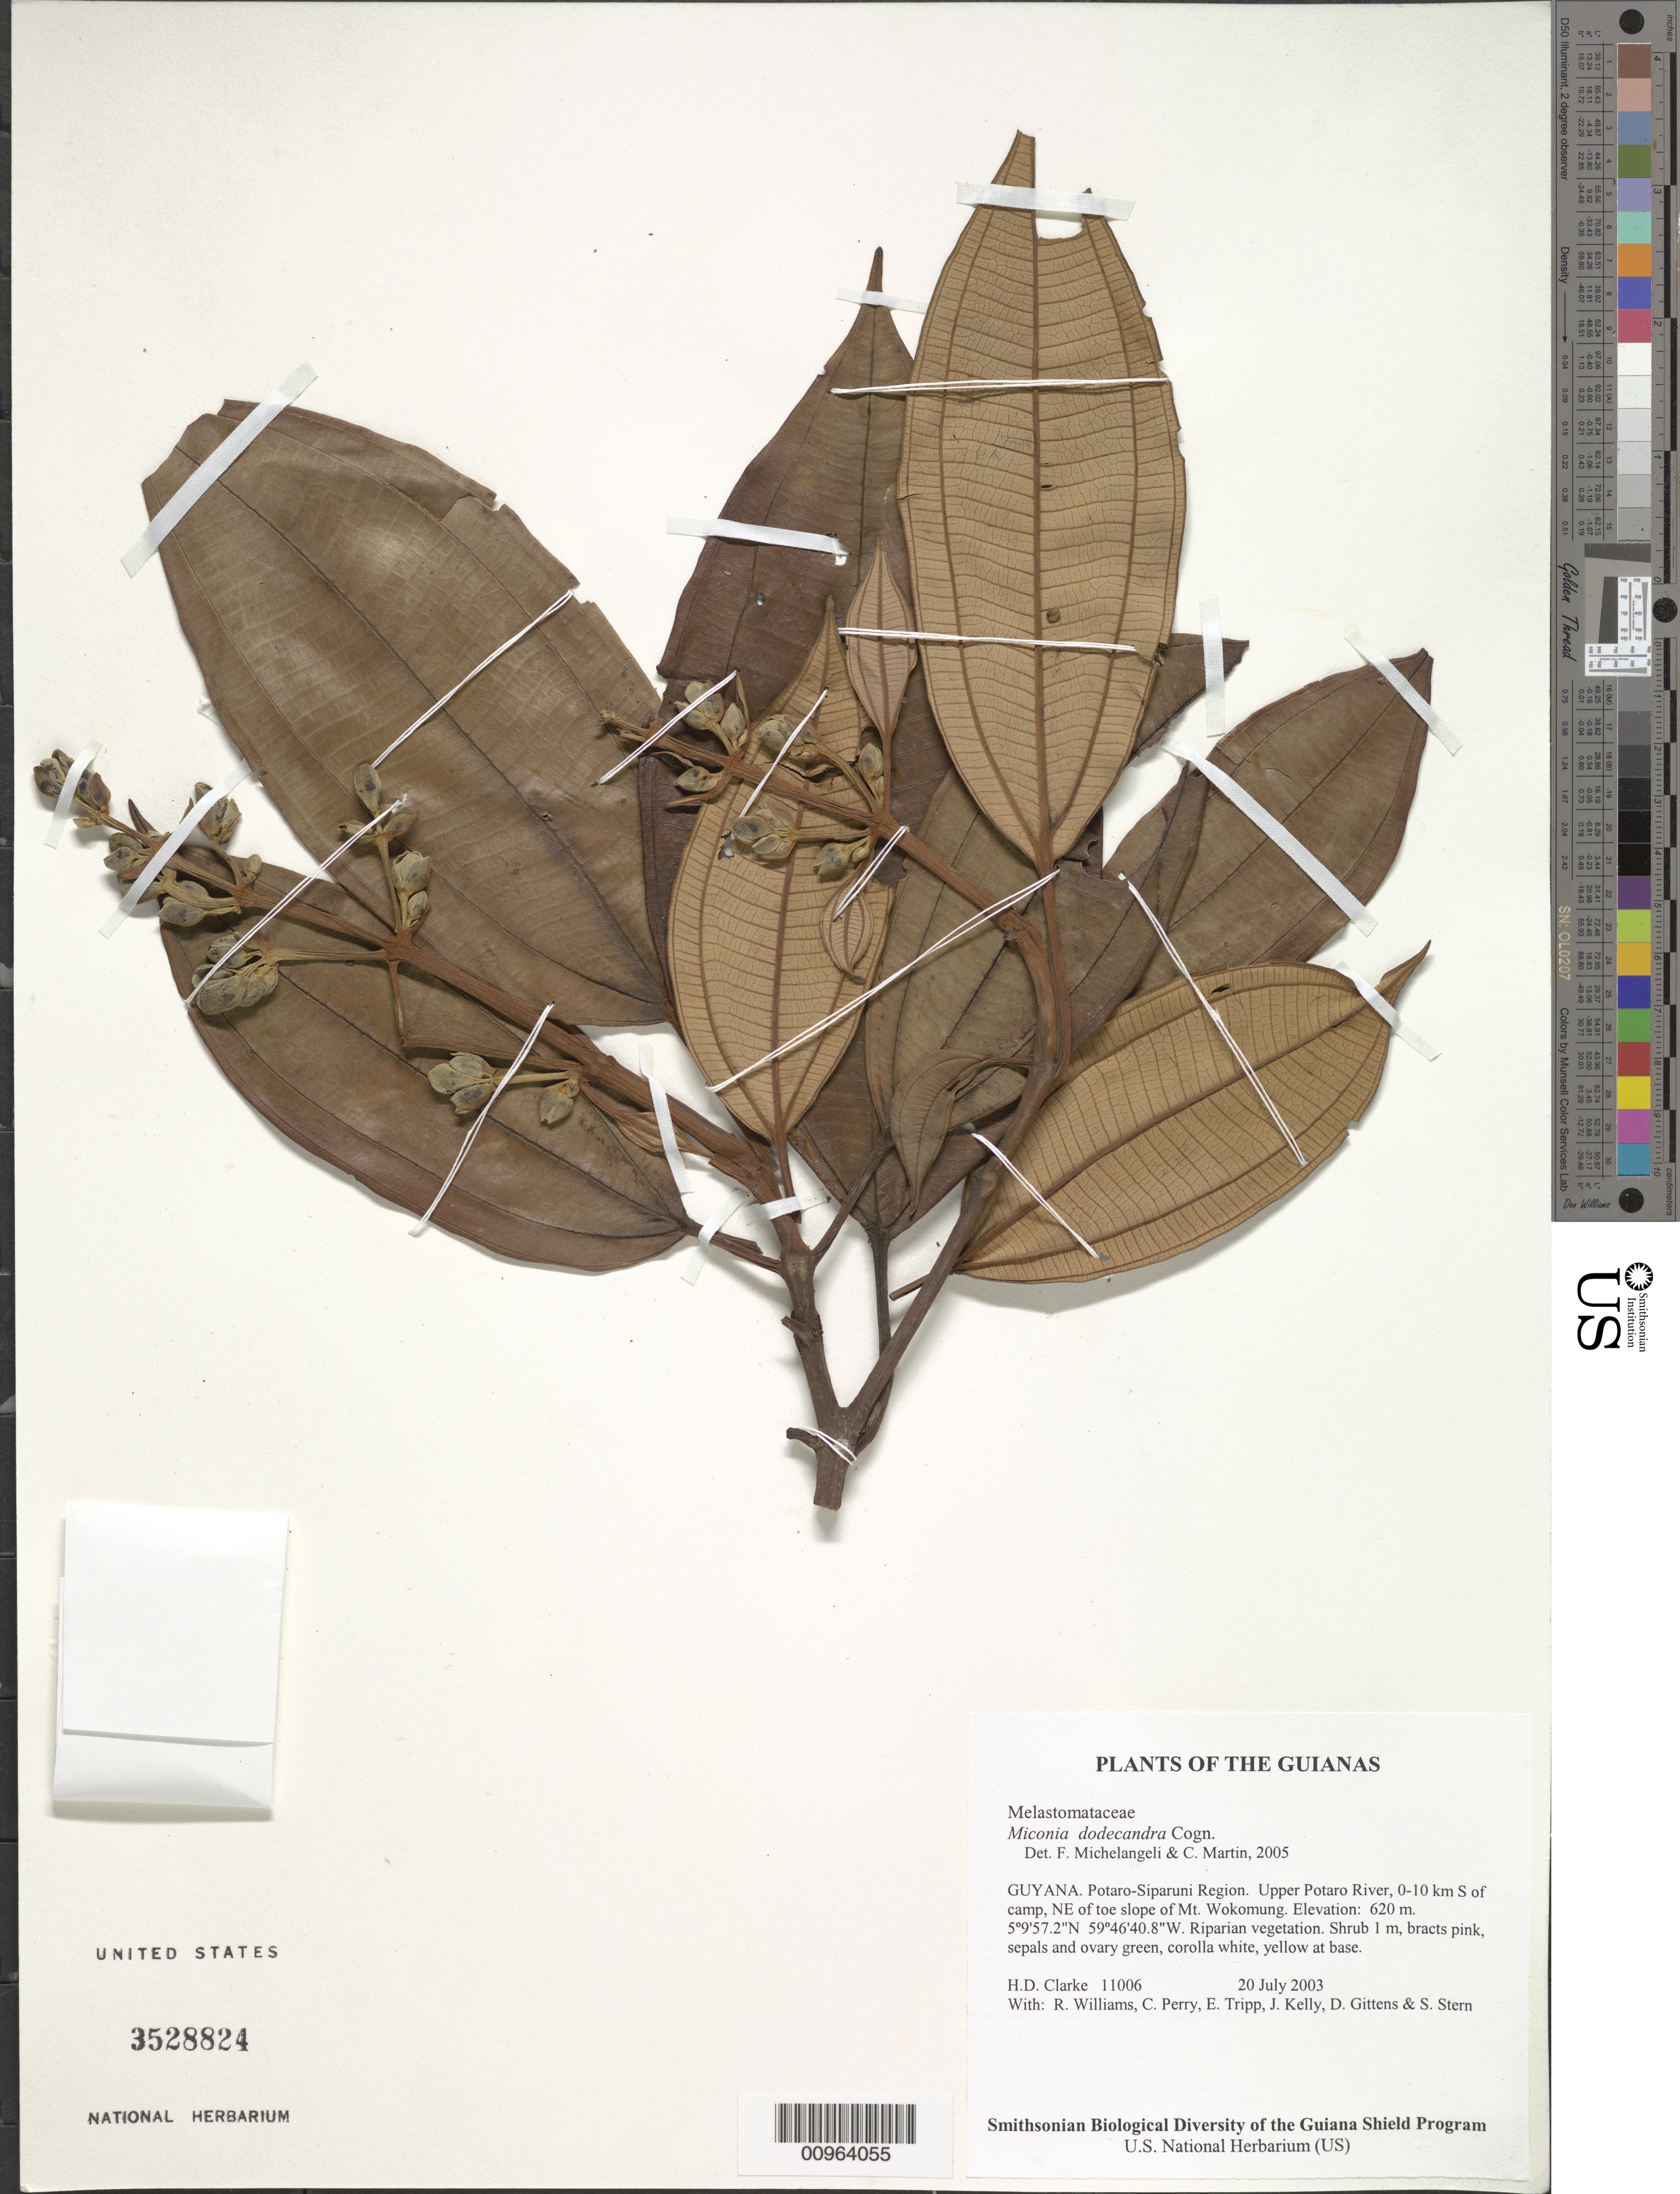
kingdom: Plantae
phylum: Tracheophyta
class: Magnoliopsida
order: Myrtales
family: Melastomataceae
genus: Miconia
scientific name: Miconia dodecandra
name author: Cogn.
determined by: Michelangeli, F. A.; Martin, C.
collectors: H. D. Clarke, R. Williams, C. Perry, E. Tripp, J. Kelly, D. Gittens & S. R. Stern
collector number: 11006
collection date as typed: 20 July 2003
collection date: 2003-07-20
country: Guyana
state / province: Potaro-Siparuni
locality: Upper Potaro River, 0-10 km S of camp, NE of toe slope of Mt. Wokomung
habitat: Riparian vegetation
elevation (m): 620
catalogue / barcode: US 3528824